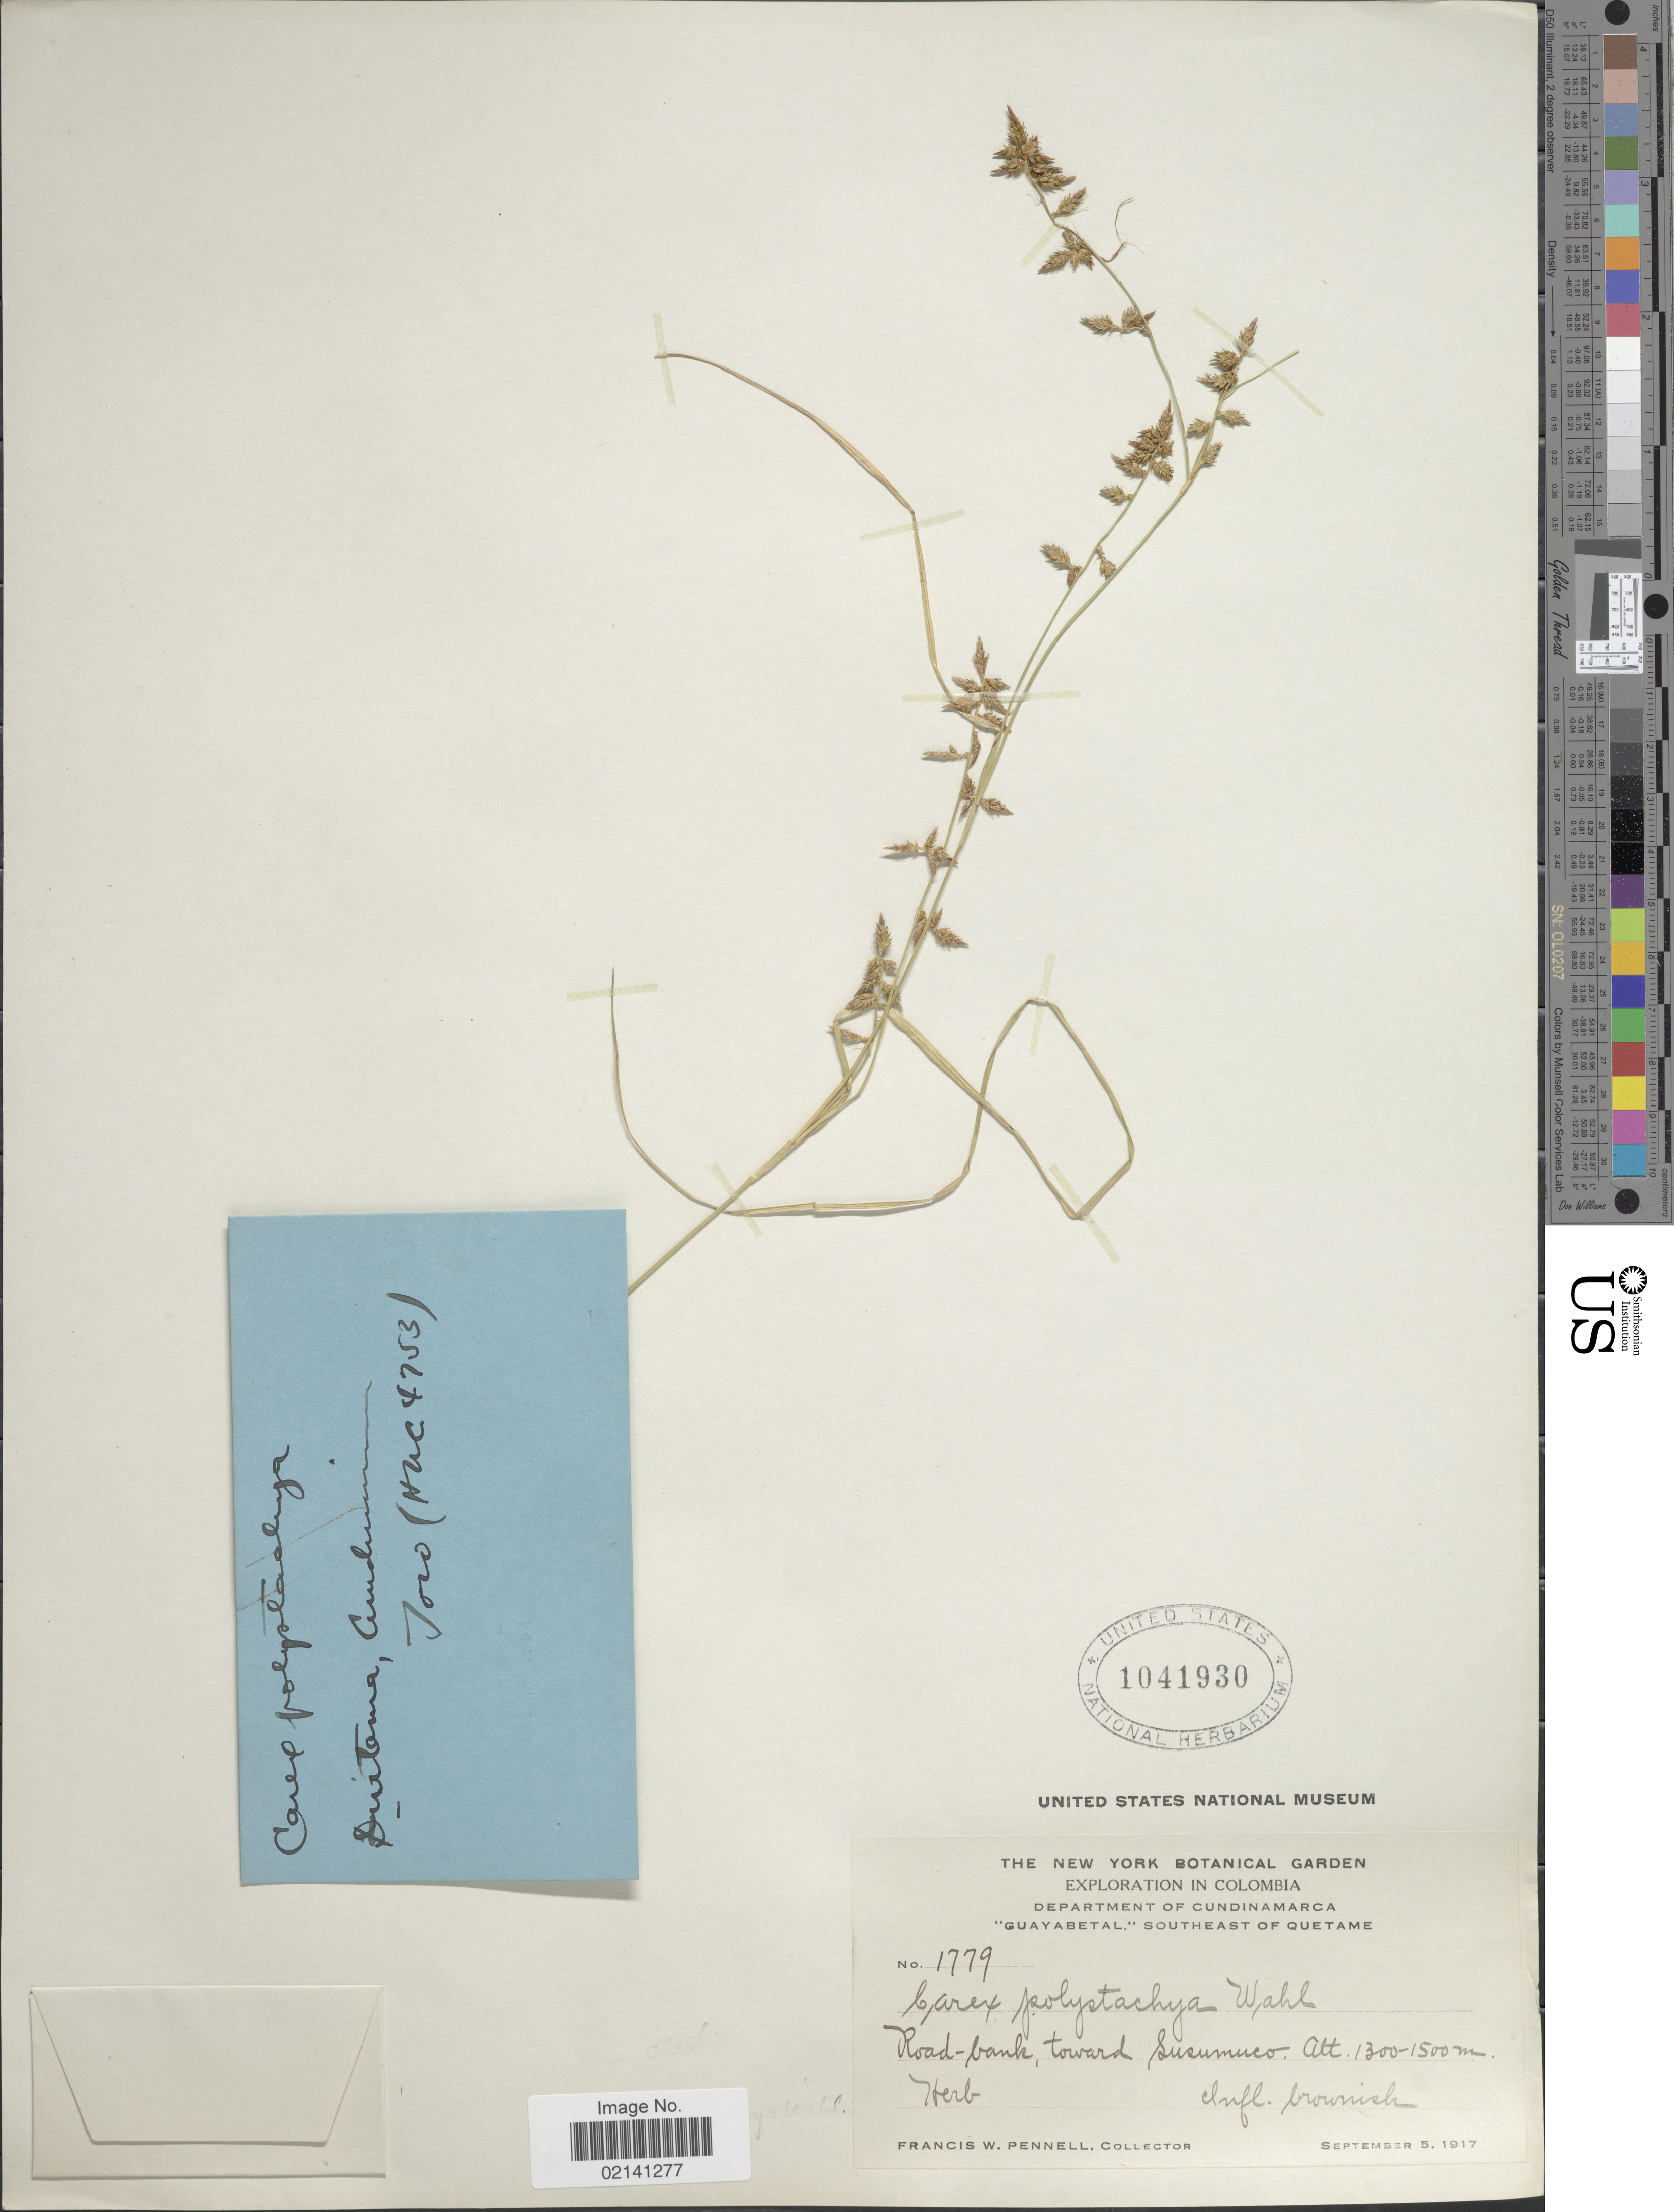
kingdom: Plantae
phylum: Tracheophyta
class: Liliopsida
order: Poales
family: Cyperaceae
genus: Carex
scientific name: Carex polystachya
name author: Sw. ex Wahlenb.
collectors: F. W. Pennell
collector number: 1779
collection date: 1917-09-05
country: Colombia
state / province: Cundinamarca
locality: Guayabetal,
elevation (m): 1300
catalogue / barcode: US 1041930